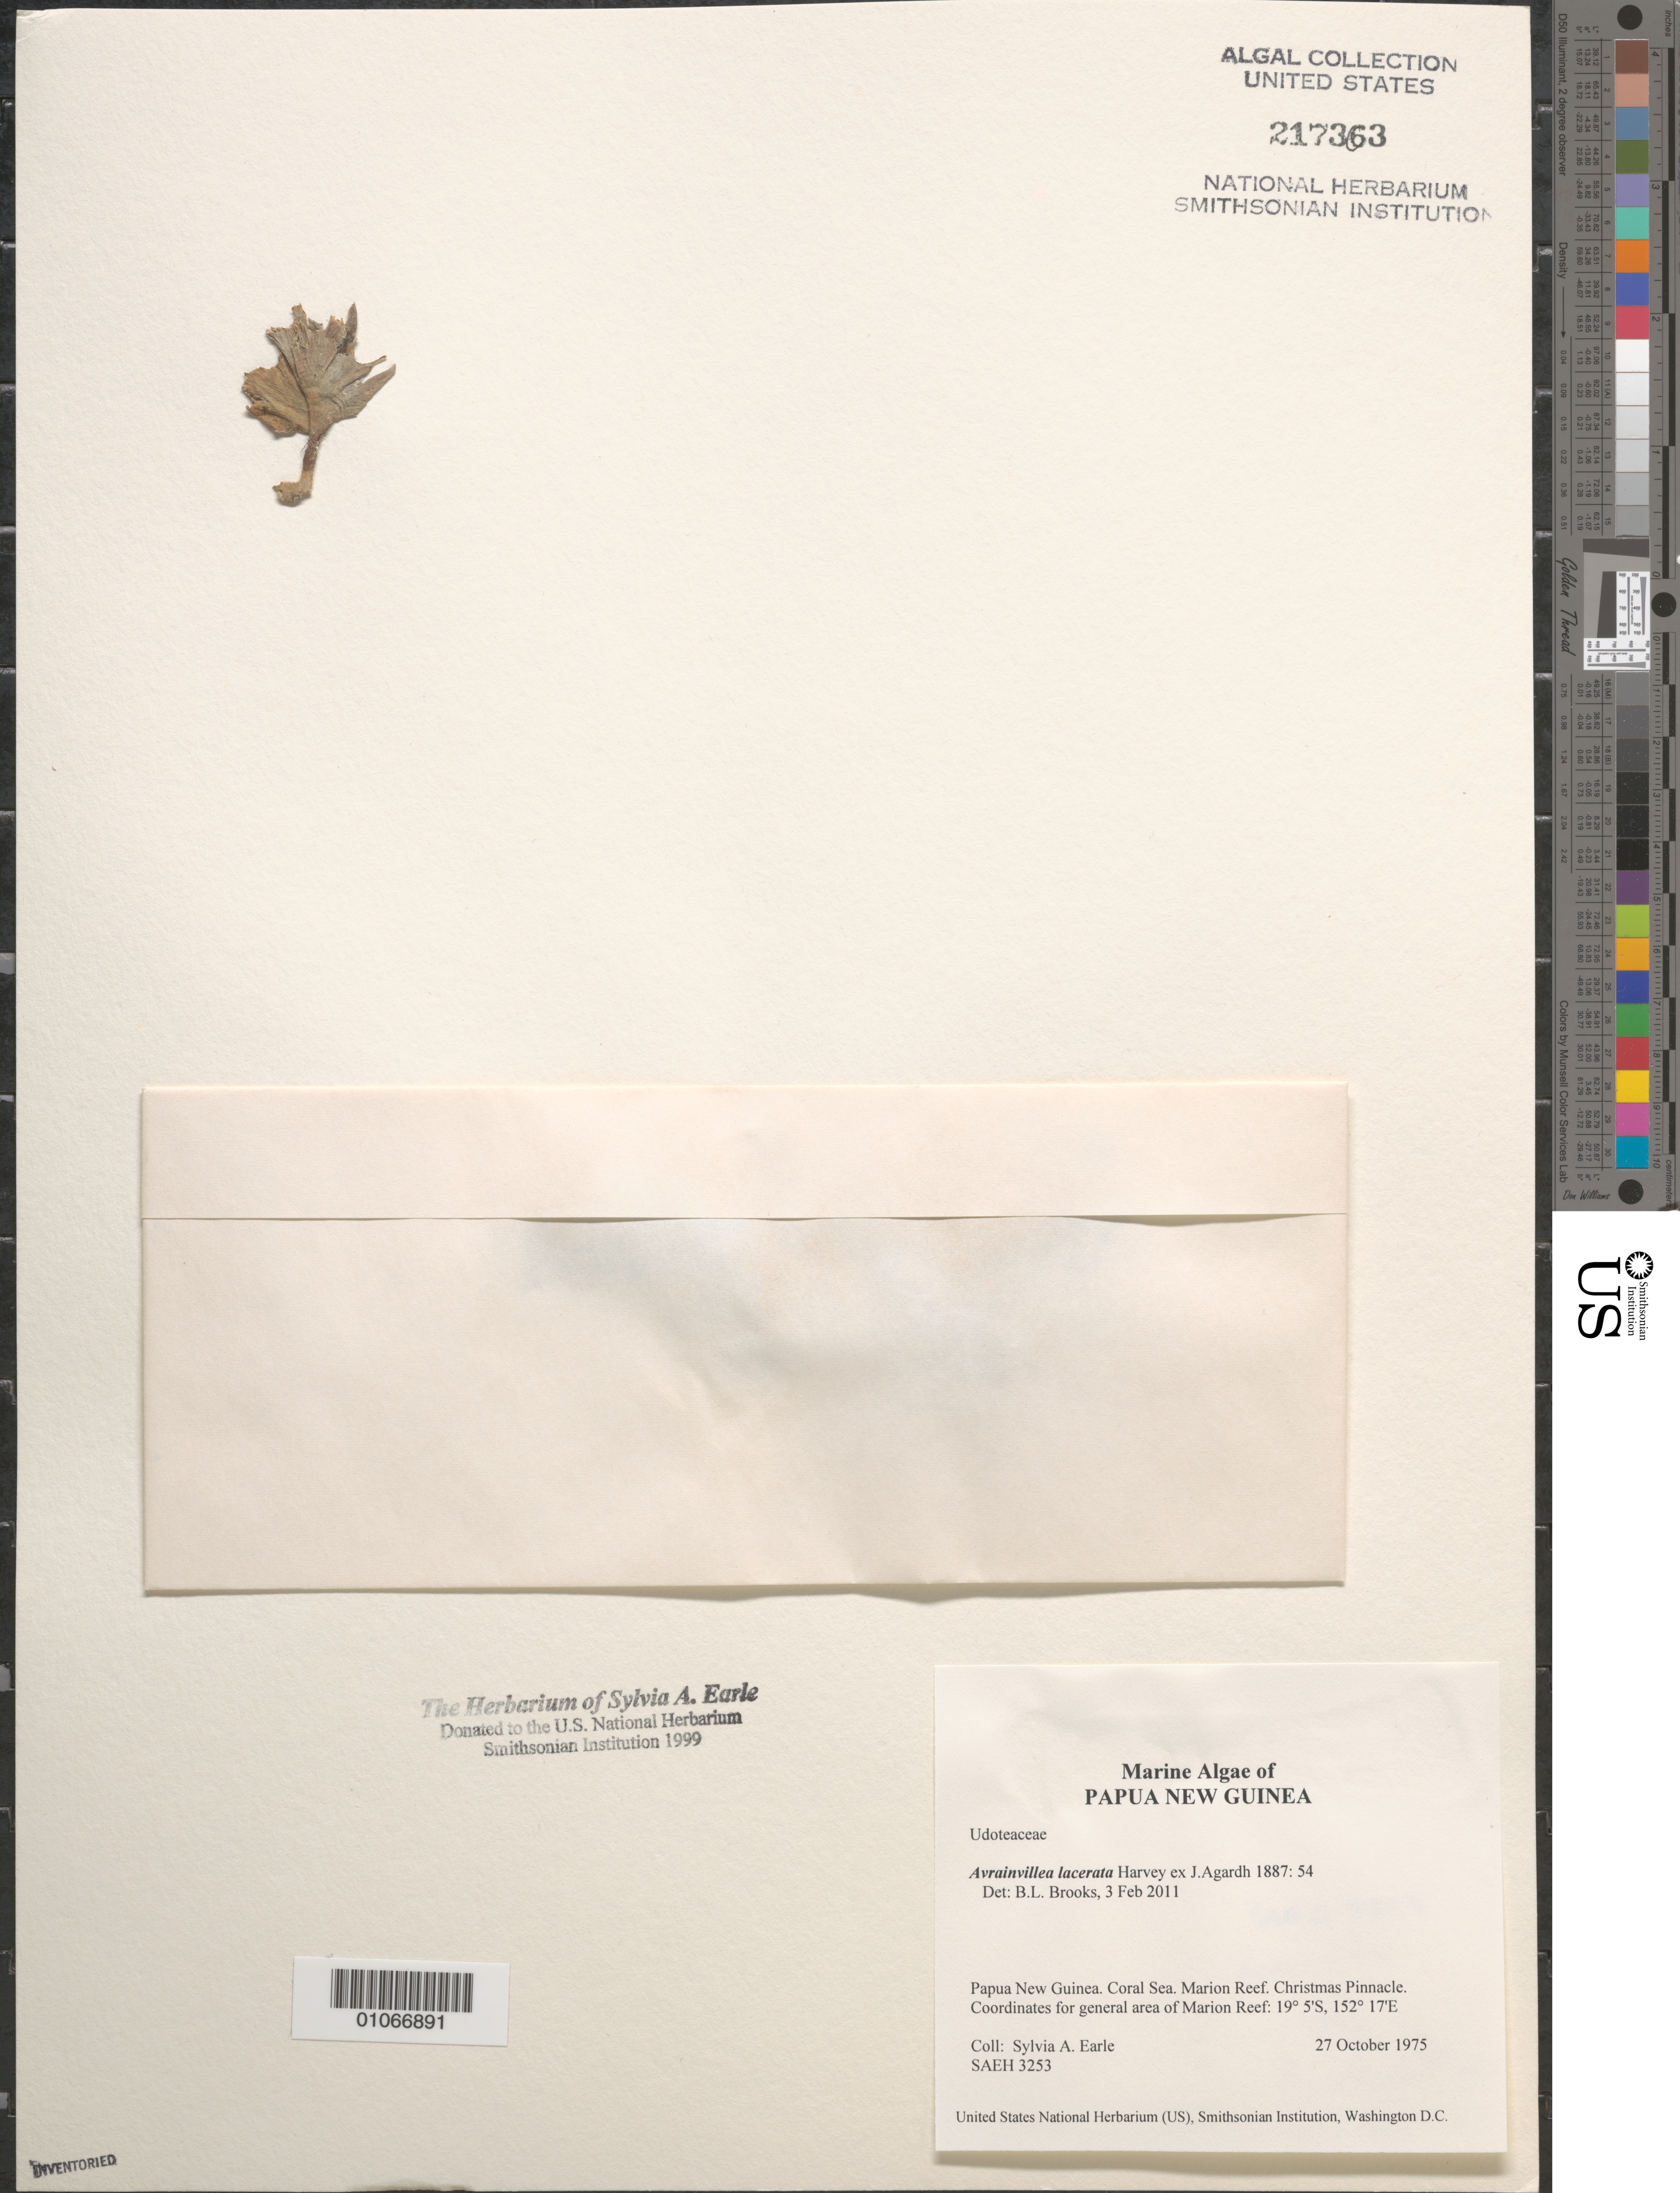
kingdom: Plantae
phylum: Chlorophyta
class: Ulvophyceae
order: Bryopsidales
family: Dichotomosiphonaceae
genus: Avrainvillea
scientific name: Avrainvillea lacerata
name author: J. Agardh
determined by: Brooks, B. L., (BOT), Smithsonian Institution - National Museum of Natural History (UNITED STATES)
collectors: S. A. Earle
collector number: SAEH 3253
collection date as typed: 27 Oct 1975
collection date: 1975-10-27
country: Australia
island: Marion Reef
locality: Coral Sea, Marion Reef, Christmas Pinnacle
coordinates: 19 5'S, 152 17'E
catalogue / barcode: US 217363